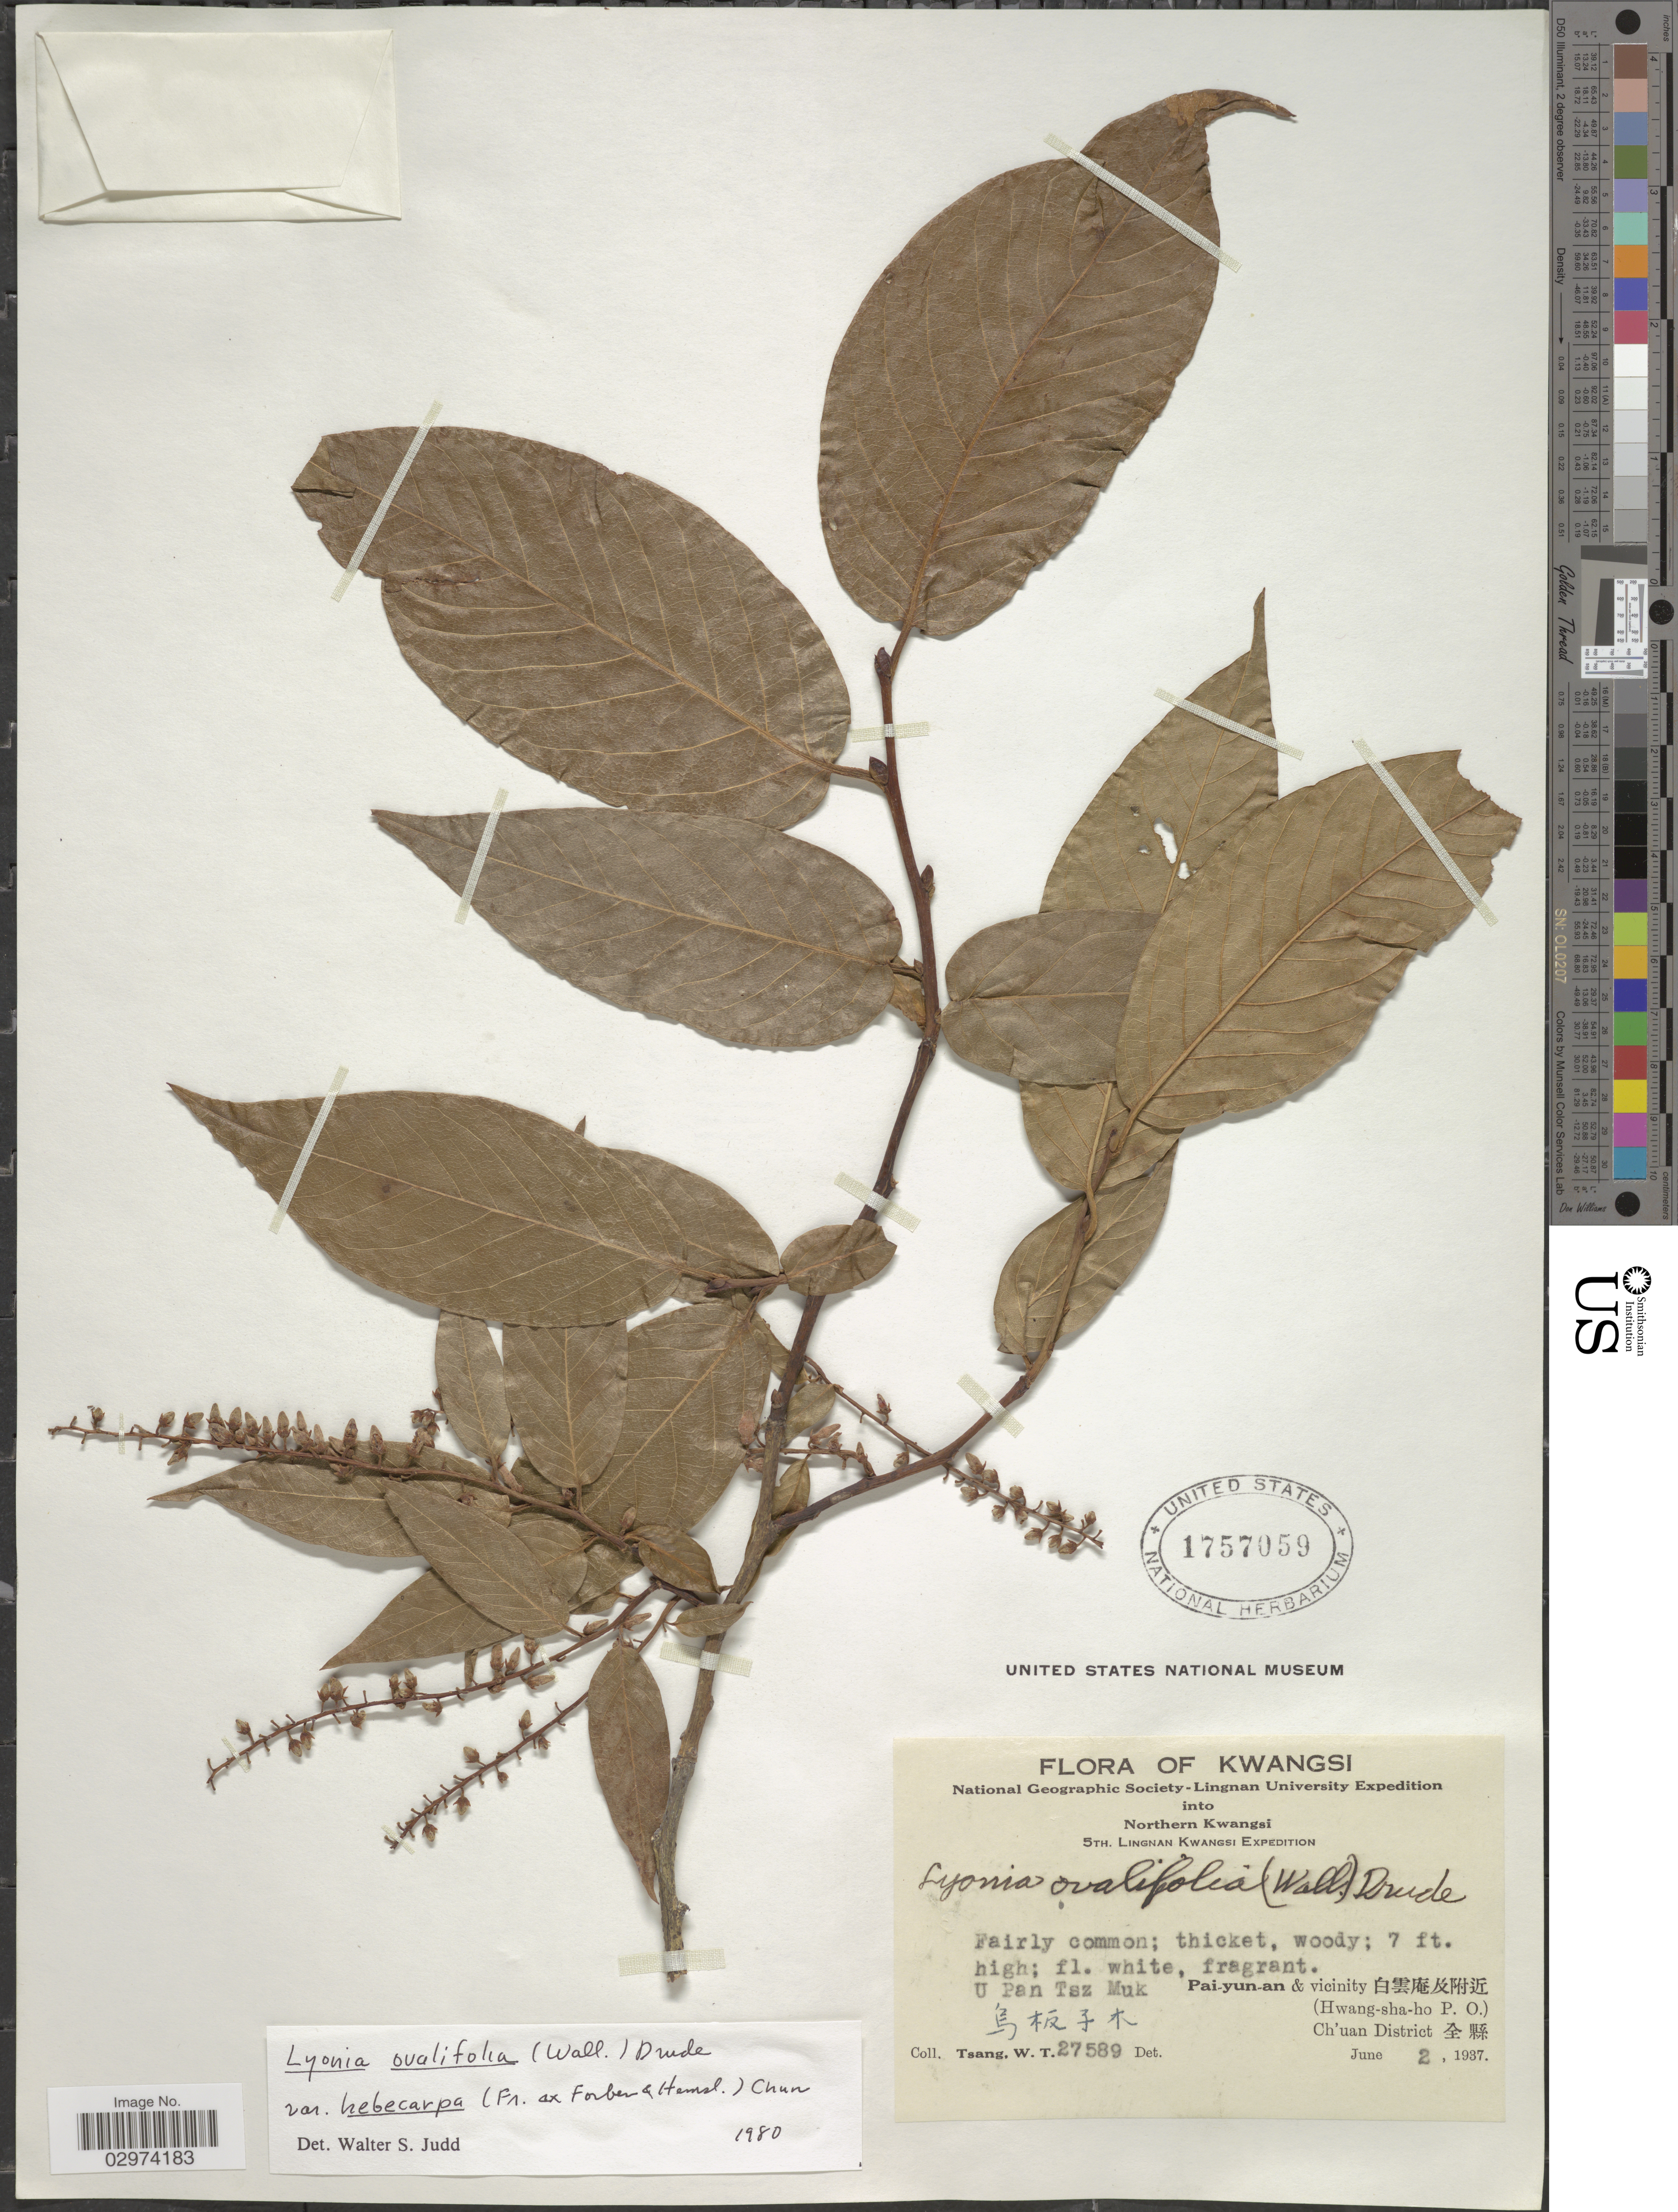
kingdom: Plantae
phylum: Tracheophyta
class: Magnoliopsida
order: Ericales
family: Ericaceae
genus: Lyonia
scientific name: Lyonia ovalifolia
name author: (Wall.) Drude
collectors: W. T. Tsang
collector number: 27589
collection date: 1937-06-02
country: China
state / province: Guangxi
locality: Kwangsi. U Pan Tsz Muk. Pai-yun-an & vicinity X. (Hwang-sha-ho P.O.) Ch'uan District X.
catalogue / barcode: US 1757059